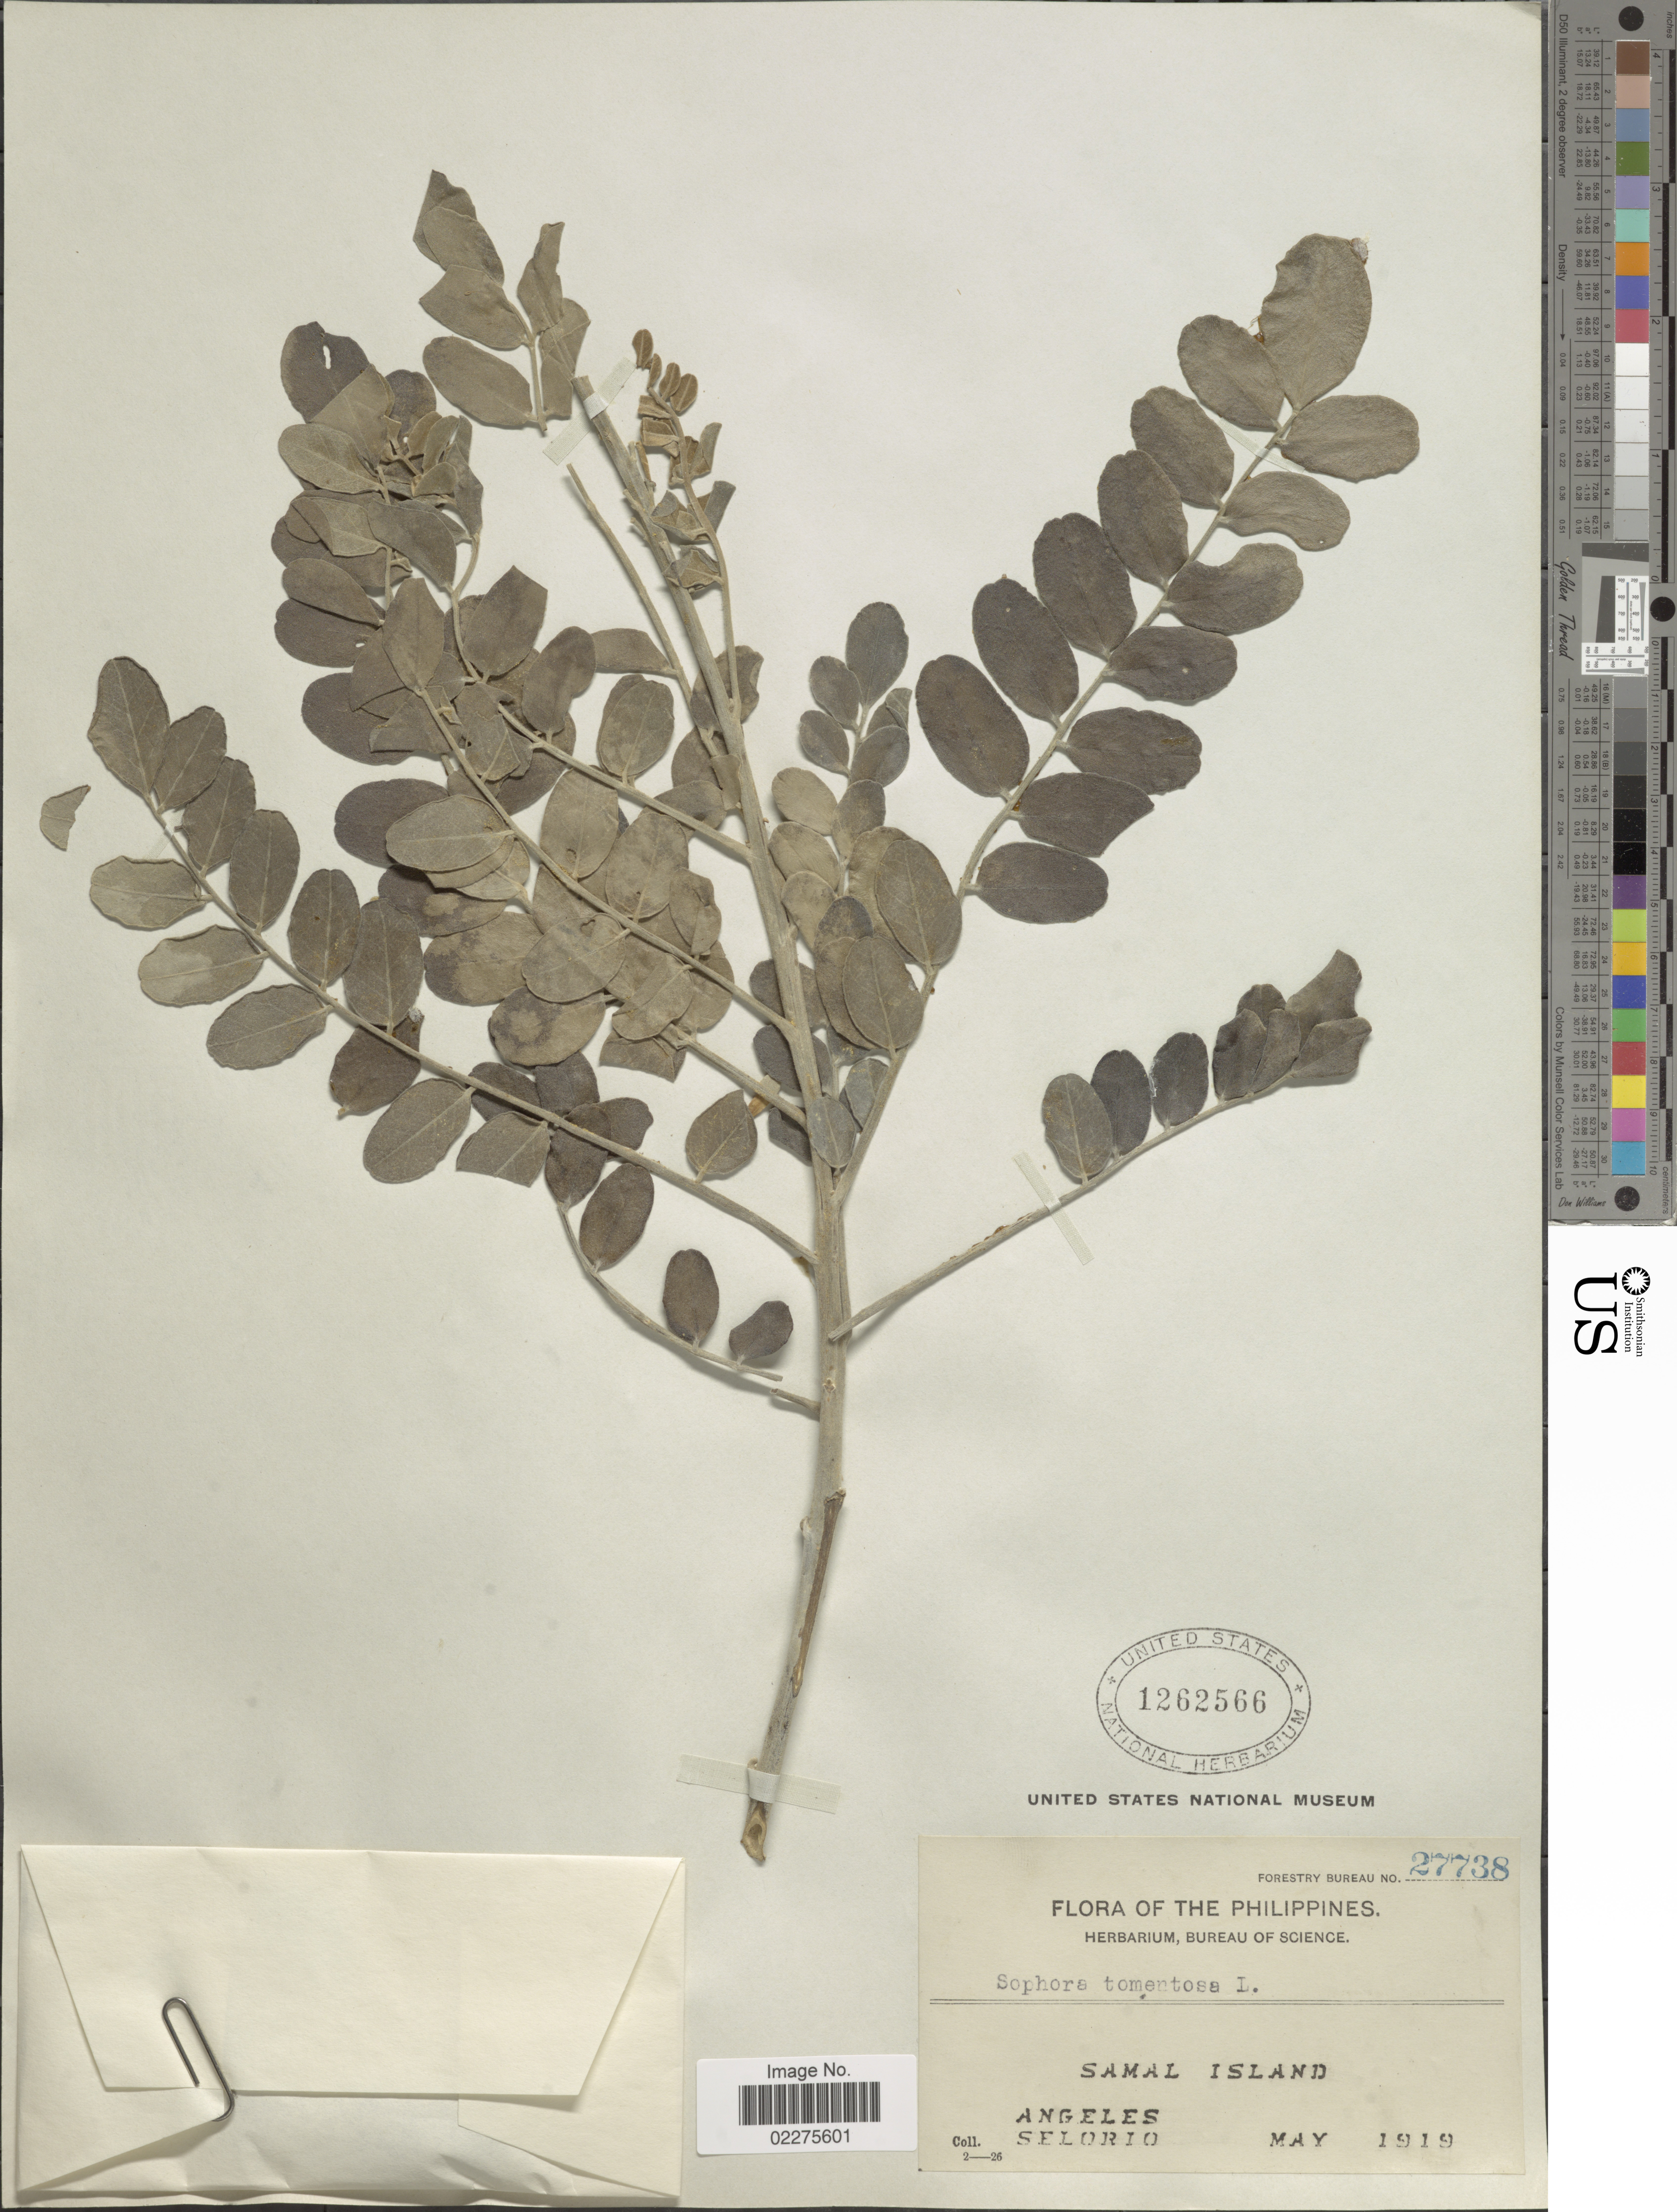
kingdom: Plantae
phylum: Tracheophyta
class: Magnoliopsida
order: Fabales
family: Fabaceae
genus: Sophora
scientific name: Sophora tomentosa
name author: L.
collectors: A. Selorio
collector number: Forestry Bureau 27738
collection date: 1919-05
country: Philippines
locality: Samal Island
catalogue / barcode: US 1262566